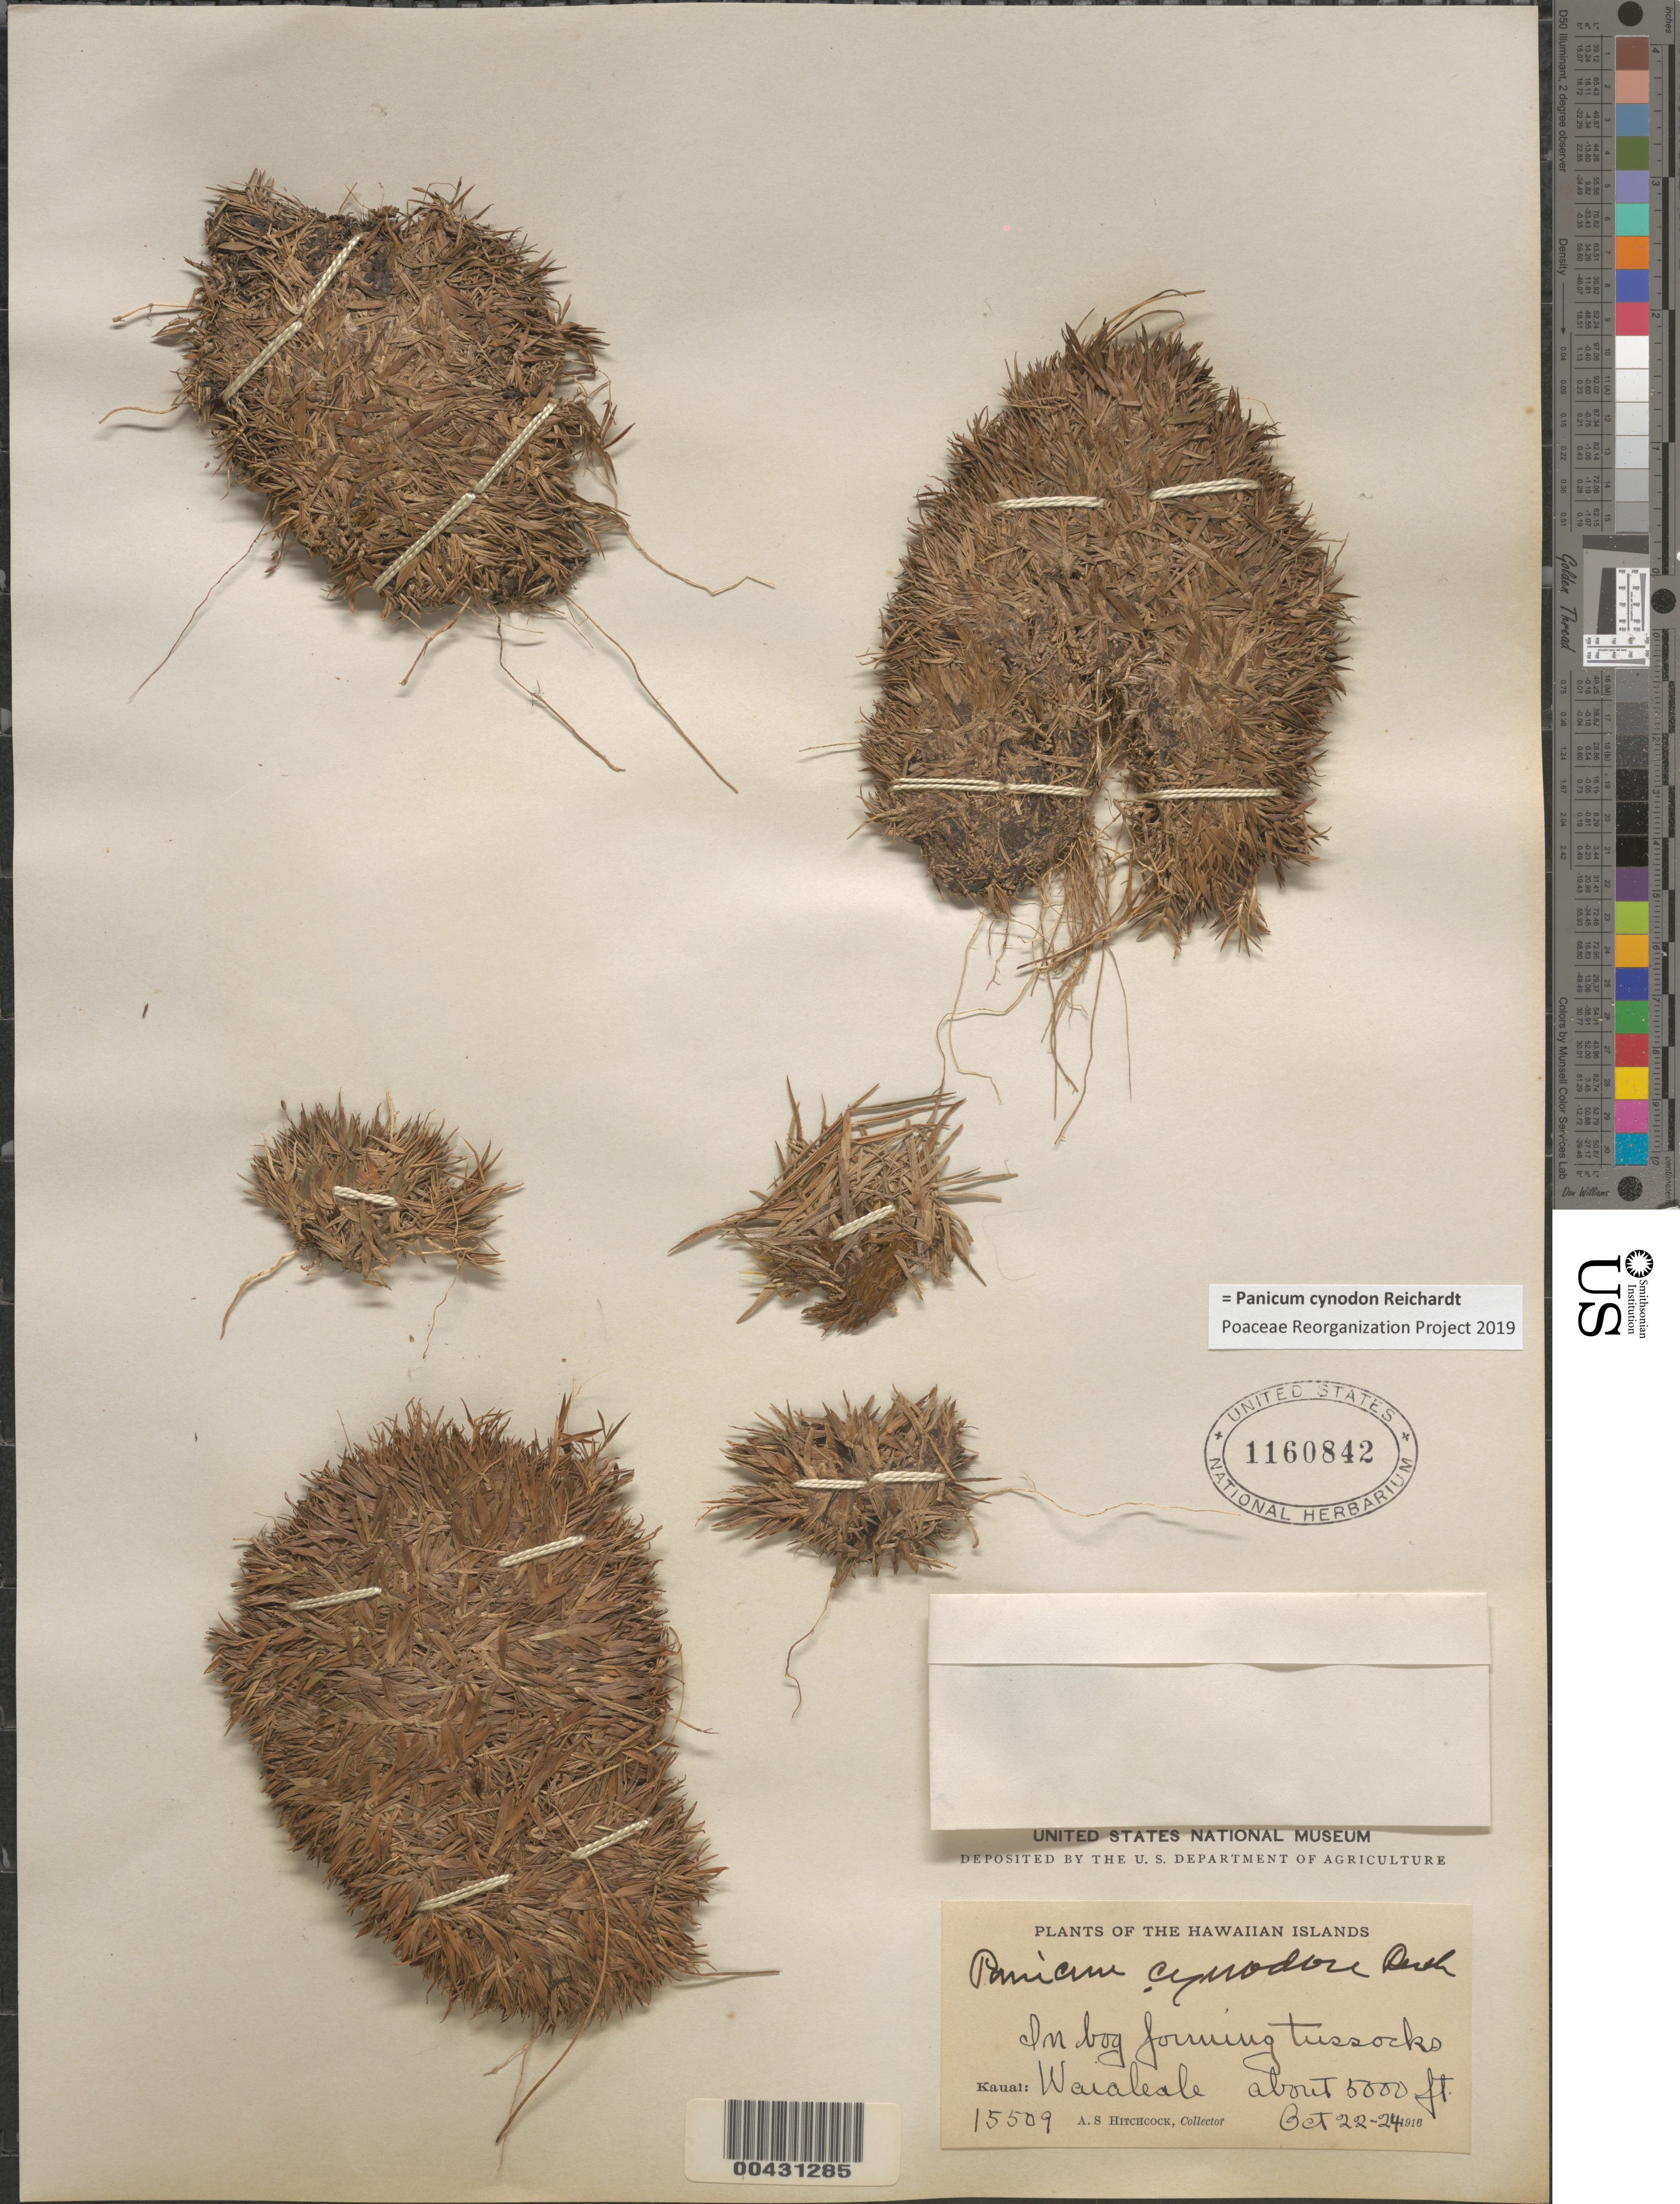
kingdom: Plantae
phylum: Tracheophyta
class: Liliopsida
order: Poales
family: Poaceae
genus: Panicum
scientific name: Panicum cynodon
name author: J. Reichardt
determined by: Poaceae Reorganization Project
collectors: A. S. Hitchcock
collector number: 15509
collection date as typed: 22 Oct 1916 to 24 Oct 1916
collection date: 1916-10-22/1916-10-24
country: United States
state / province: Hawaii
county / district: Kauai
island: Kaua'i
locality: Waialeale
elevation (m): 1524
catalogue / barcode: US 1160842